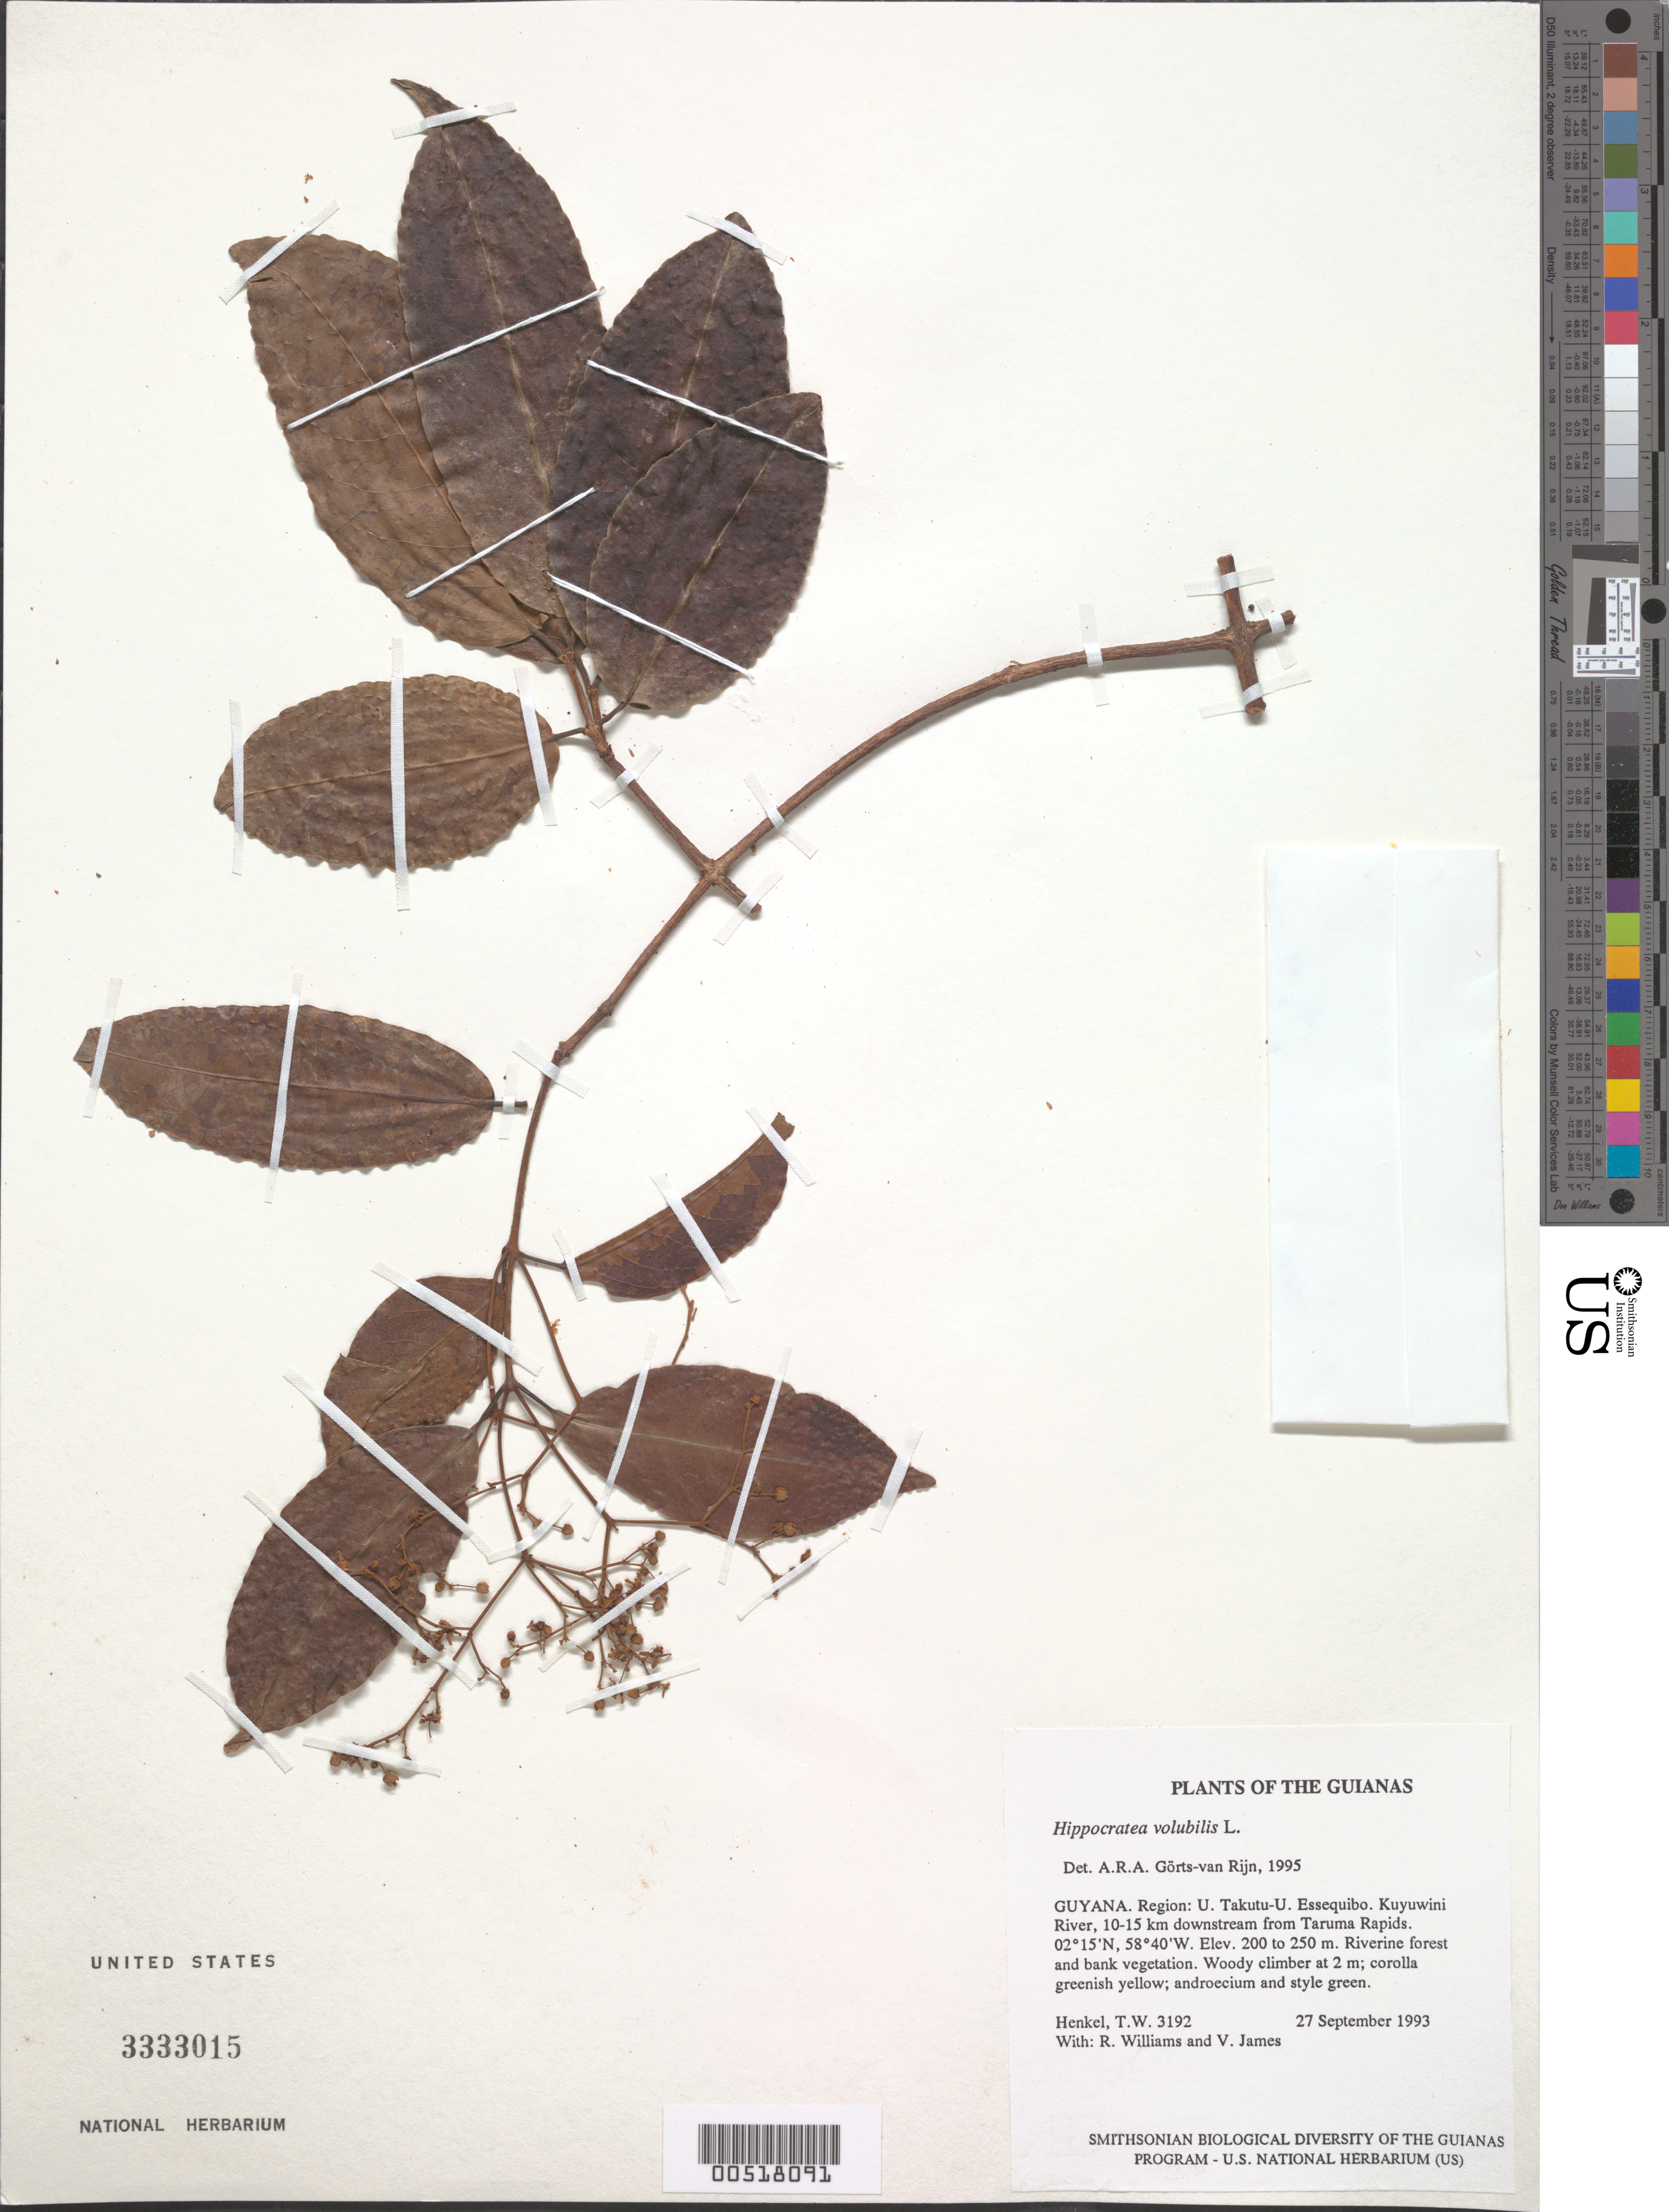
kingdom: Plantae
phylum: Tracheophyta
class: Magnoliopsida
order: Celastrales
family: Celastraceae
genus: Hippocratea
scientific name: Hippocratea volubilis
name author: L.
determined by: Görts-van Rijn, A. R. A.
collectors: T. Henkel, R. Williams & V. James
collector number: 3192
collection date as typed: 27 September 1993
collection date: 1993-09-27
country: Guyana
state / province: U. Takutu-U. Essequibo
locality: Kuyuwini River, 10-15 km downstream from Taruma Rapids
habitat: Riverine forest and bank vegetation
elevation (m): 200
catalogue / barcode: US 3333015